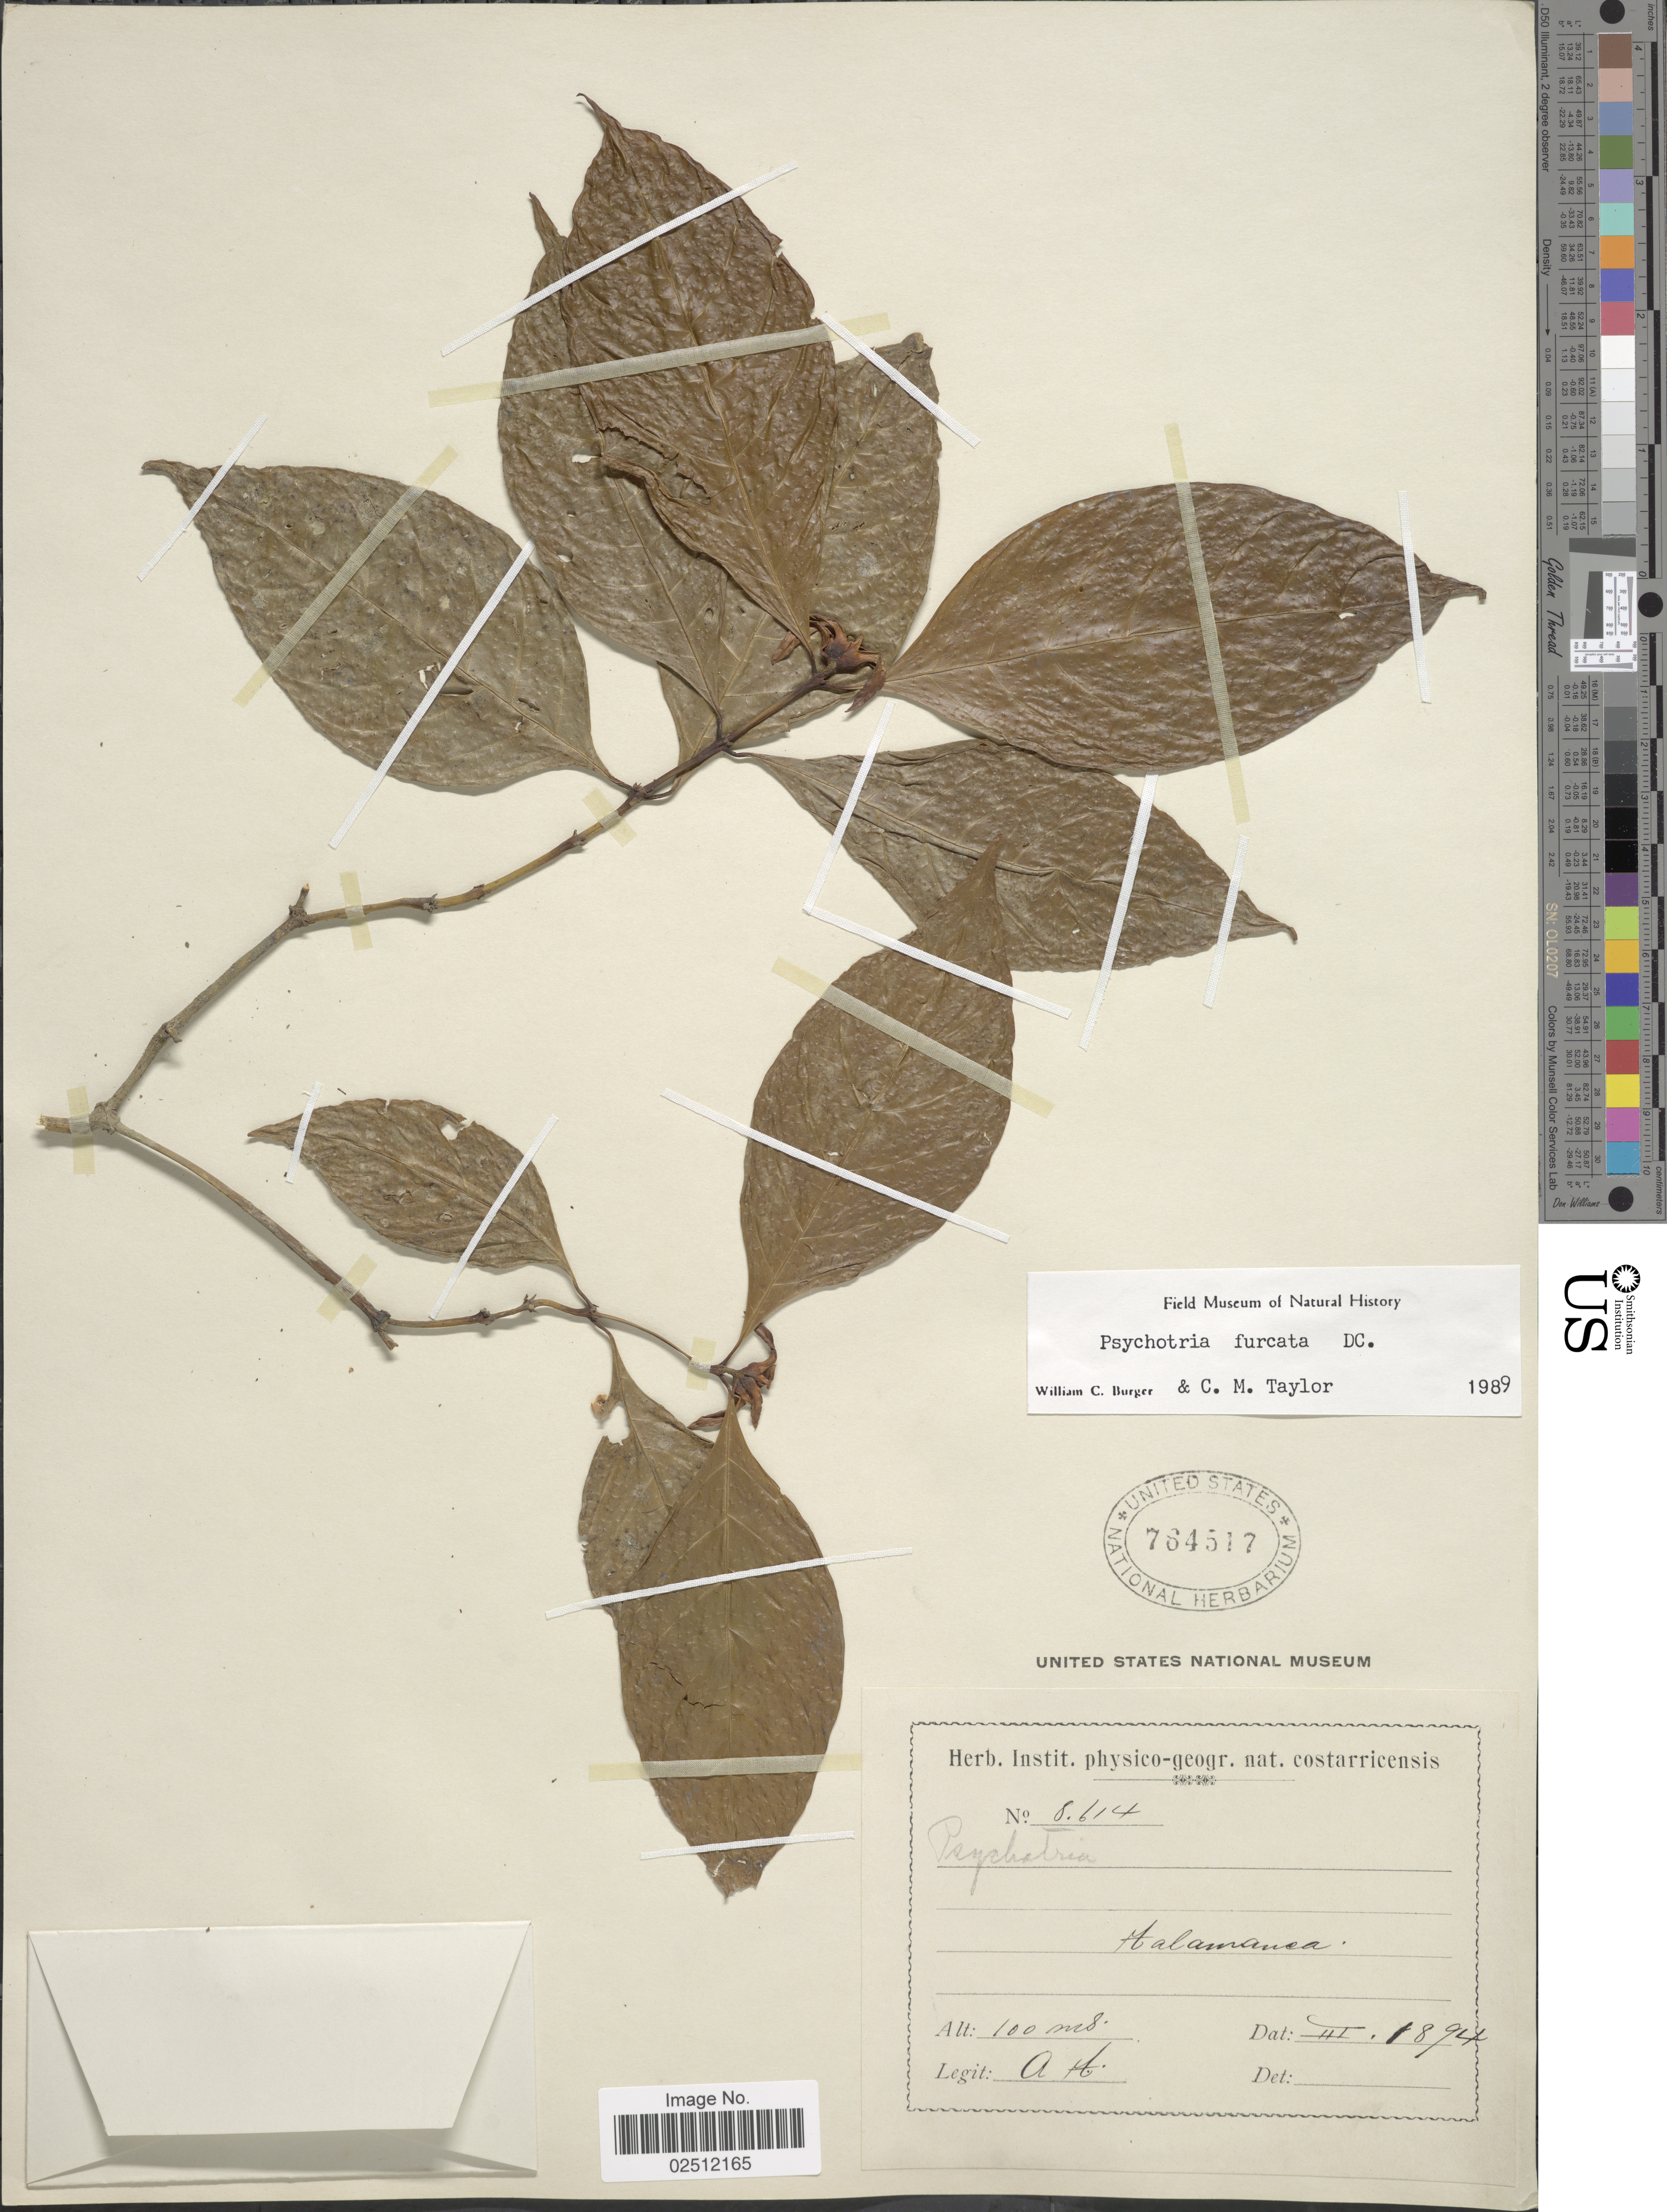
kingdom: Plantae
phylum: Tracheophyta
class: Magnoliopsida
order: Gentianales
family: Rubiaceae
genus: Psychotria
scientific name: Psychotria furcata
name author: DC.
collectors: A. T.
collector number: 8614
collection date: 1894-03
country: Costa Rica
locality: Talamanca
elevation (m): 100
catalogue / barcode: US 764517